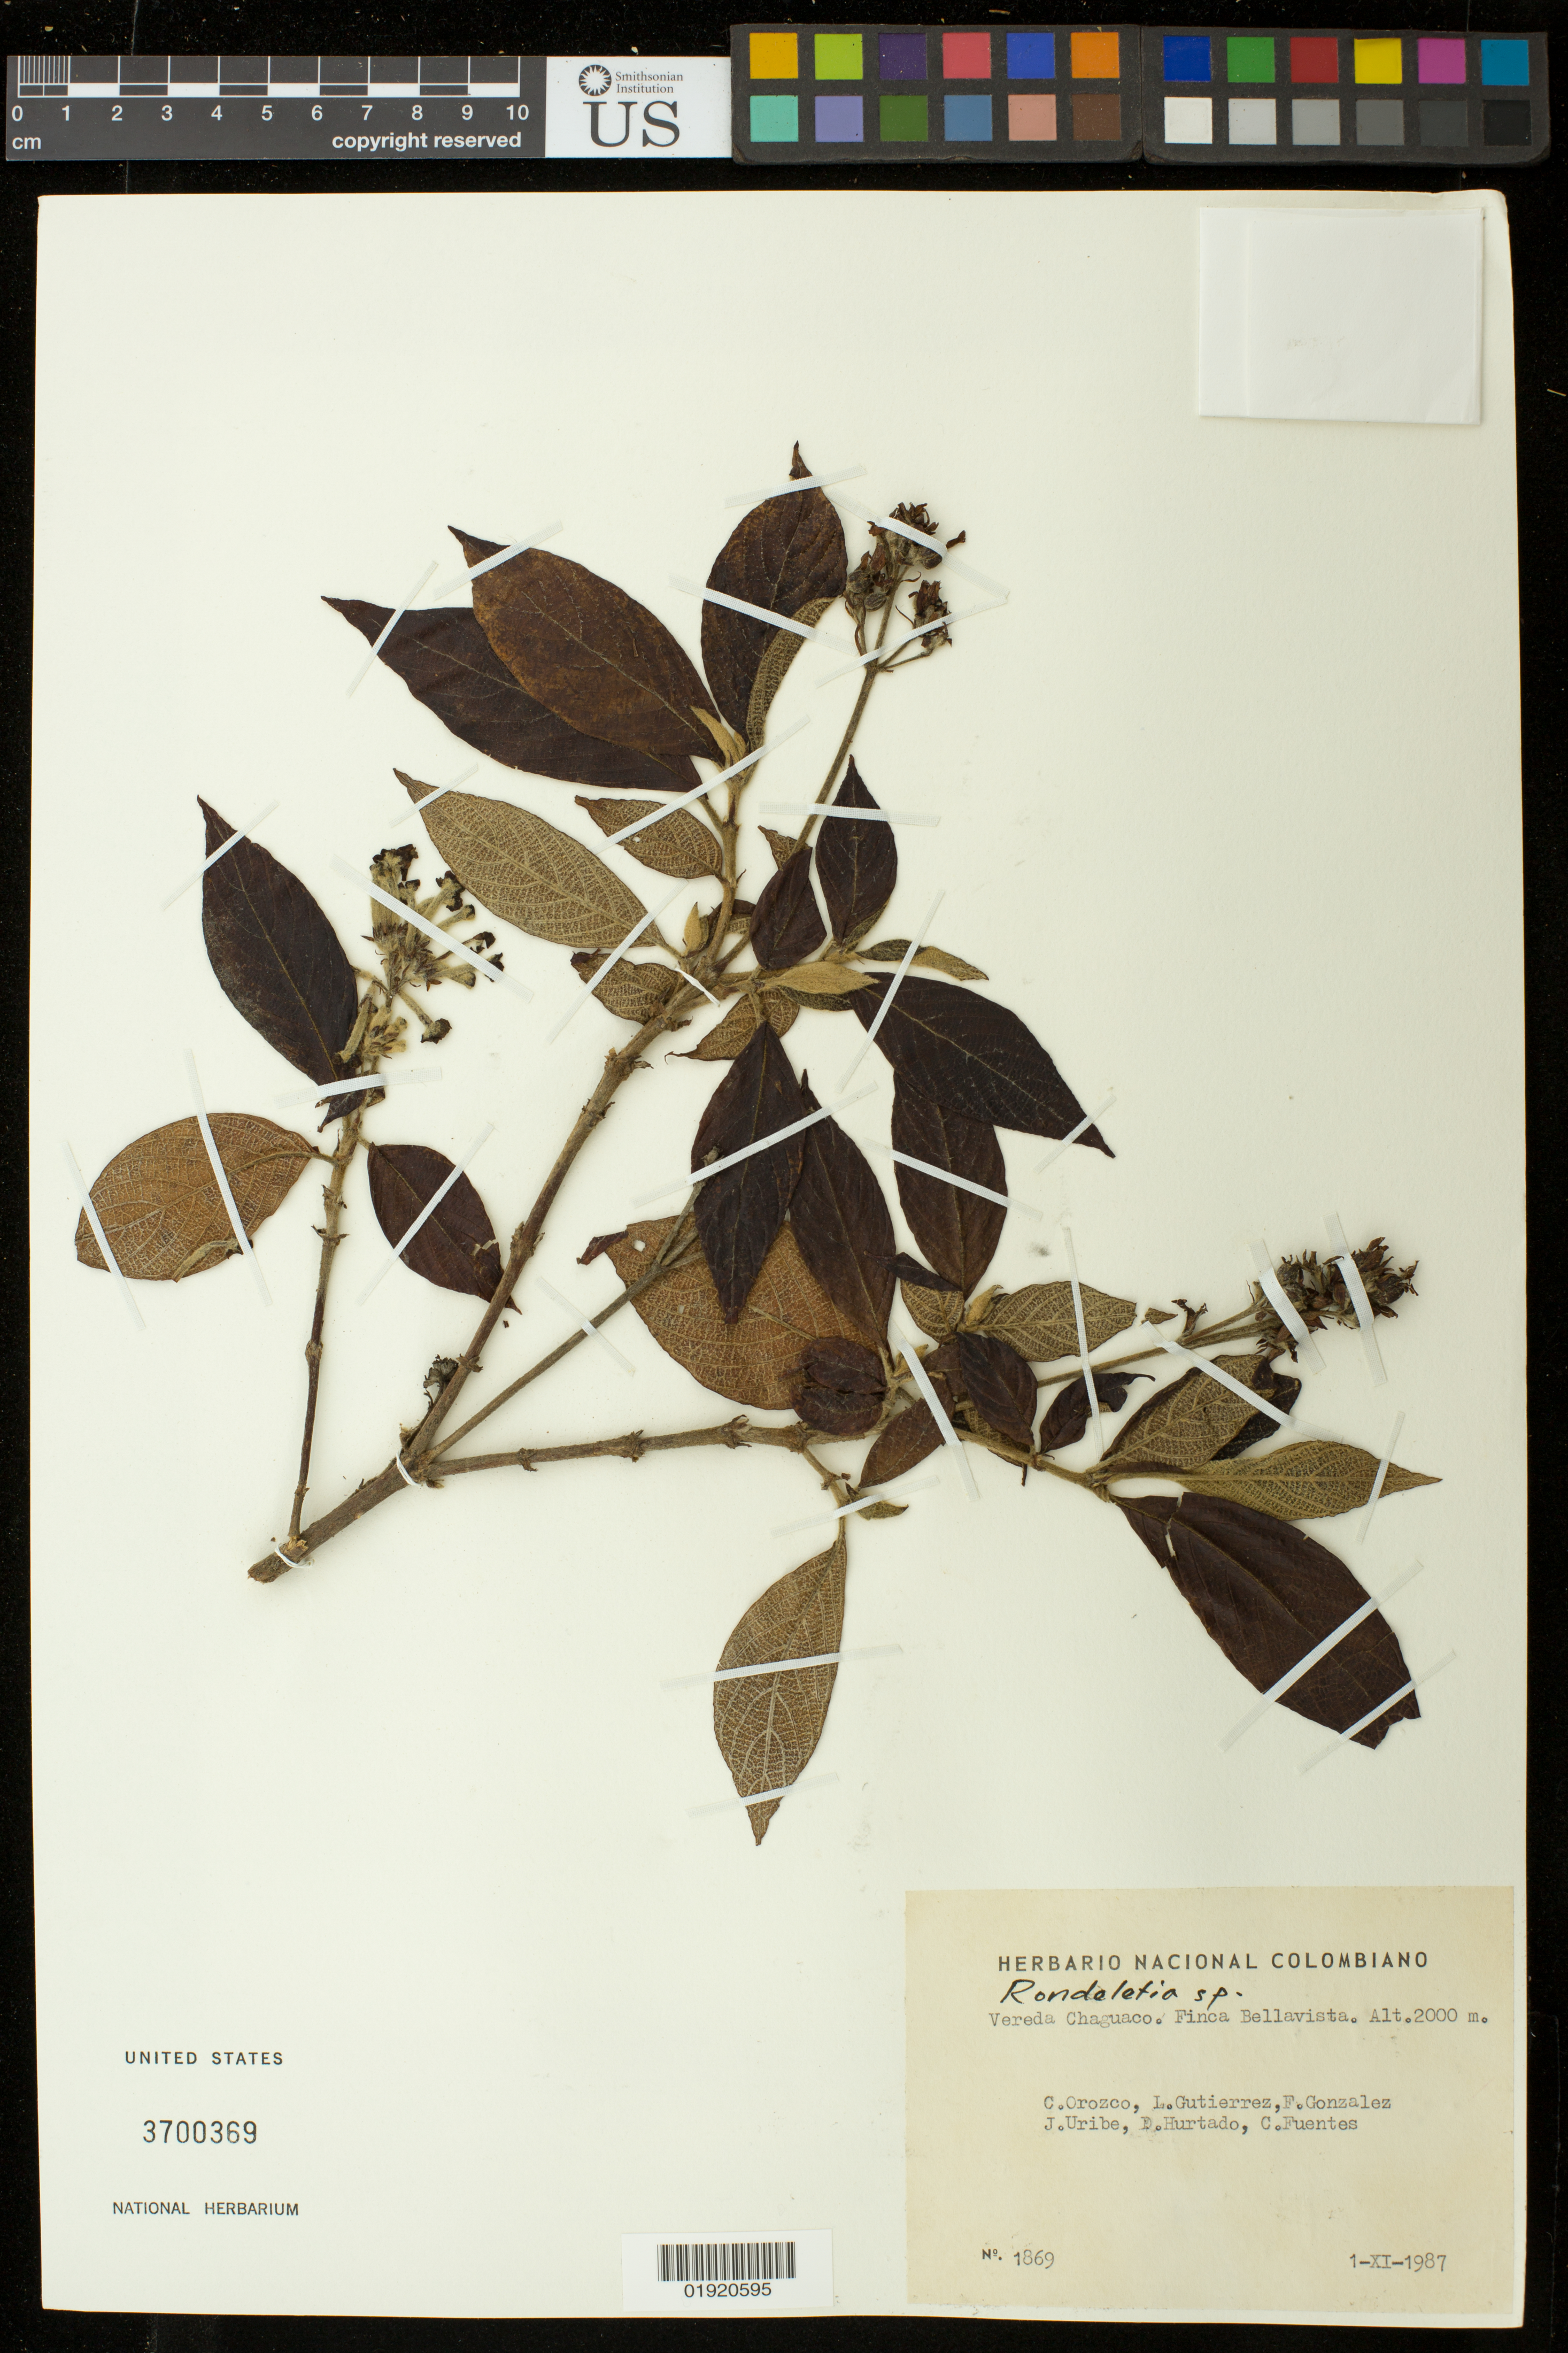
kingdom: Plantae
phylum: Tracheophyta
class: Magnoliopsida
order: Gentianales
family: Rubiaceae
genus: Rondeletia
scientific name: Rondeletia sp.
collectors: C. Orozco, L. Gutiérrez, F. González, J. Uribe, D. Hurtado & C. Fuentes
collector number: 1869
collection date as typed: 1-XI-1987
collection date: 1987-11-01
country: Colombia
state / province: Antioquia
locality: Colombia. Vereda Chaguaco. Finca Bellavista.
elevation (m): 2000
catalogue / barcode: US 3700369